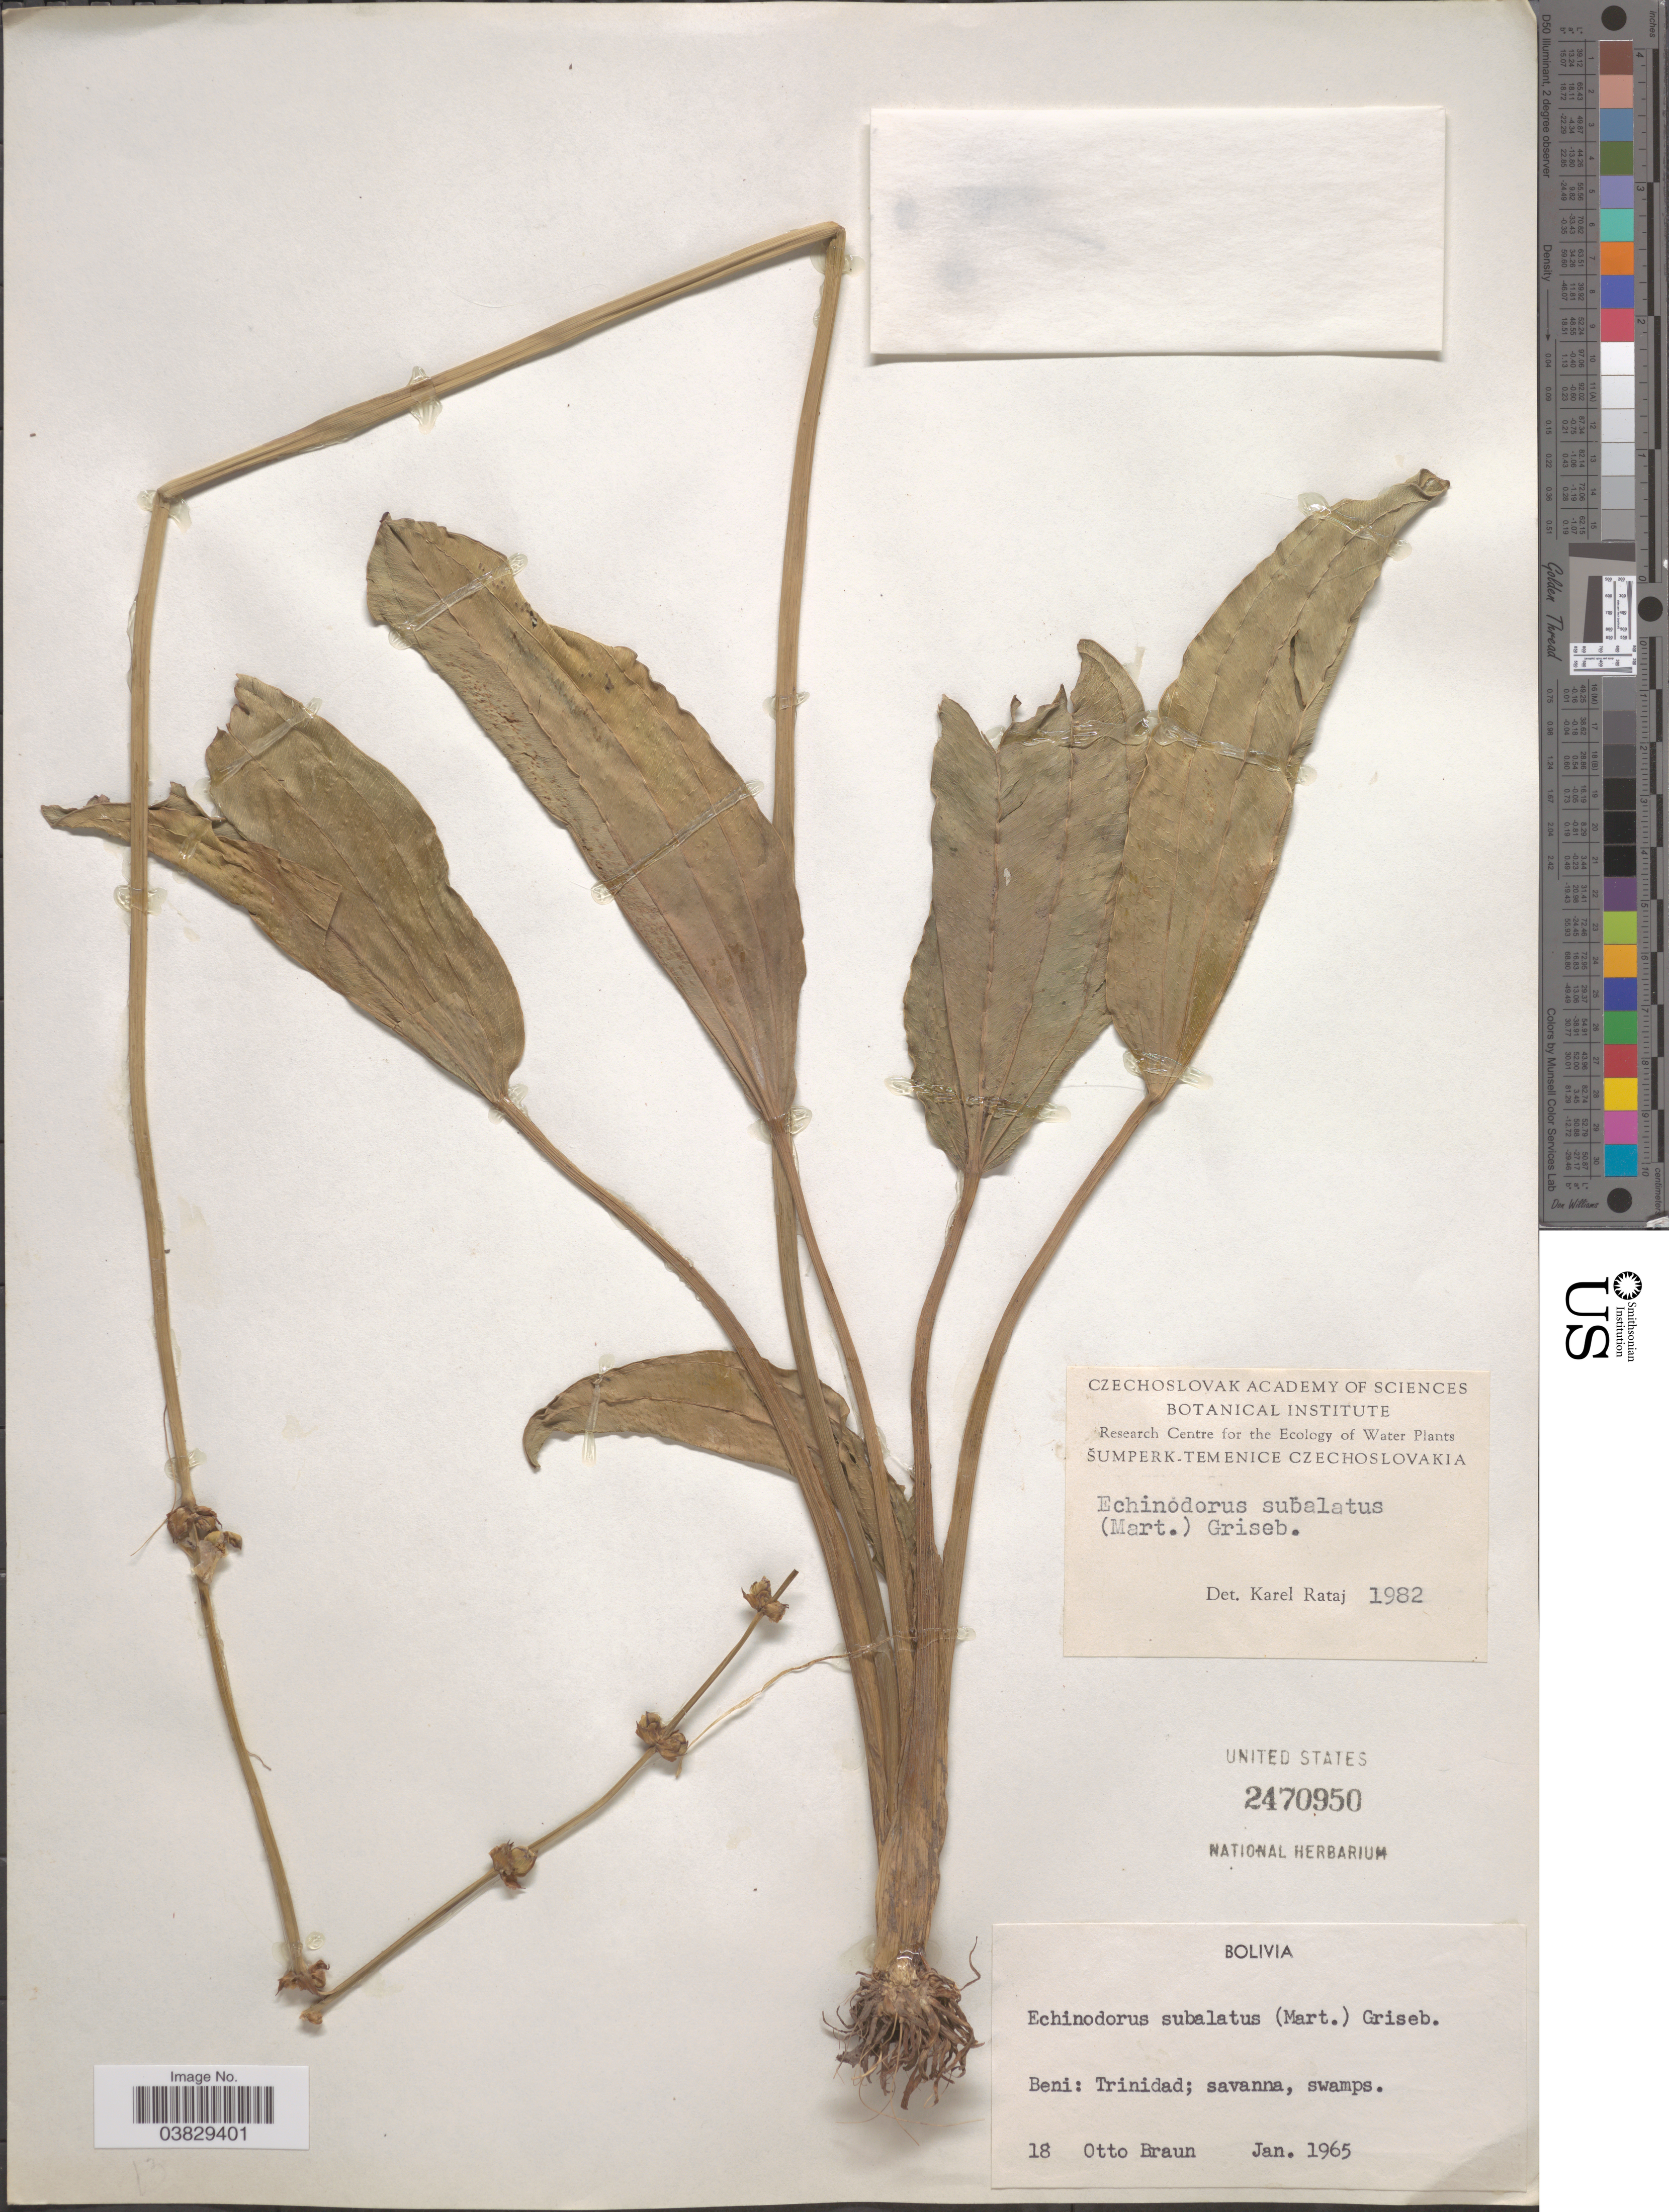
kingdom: Plantae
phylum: Tracheophyta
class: Liliopsida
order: Alismatales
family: Alismataceae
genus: Echinodorus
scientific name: Echinodorus subalatus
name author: (Mart.) Griseb.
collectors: O. Braun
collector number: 18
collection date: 1965-01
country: Bolivia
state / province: Beni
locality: Trinidad.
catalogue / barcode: US 2470950